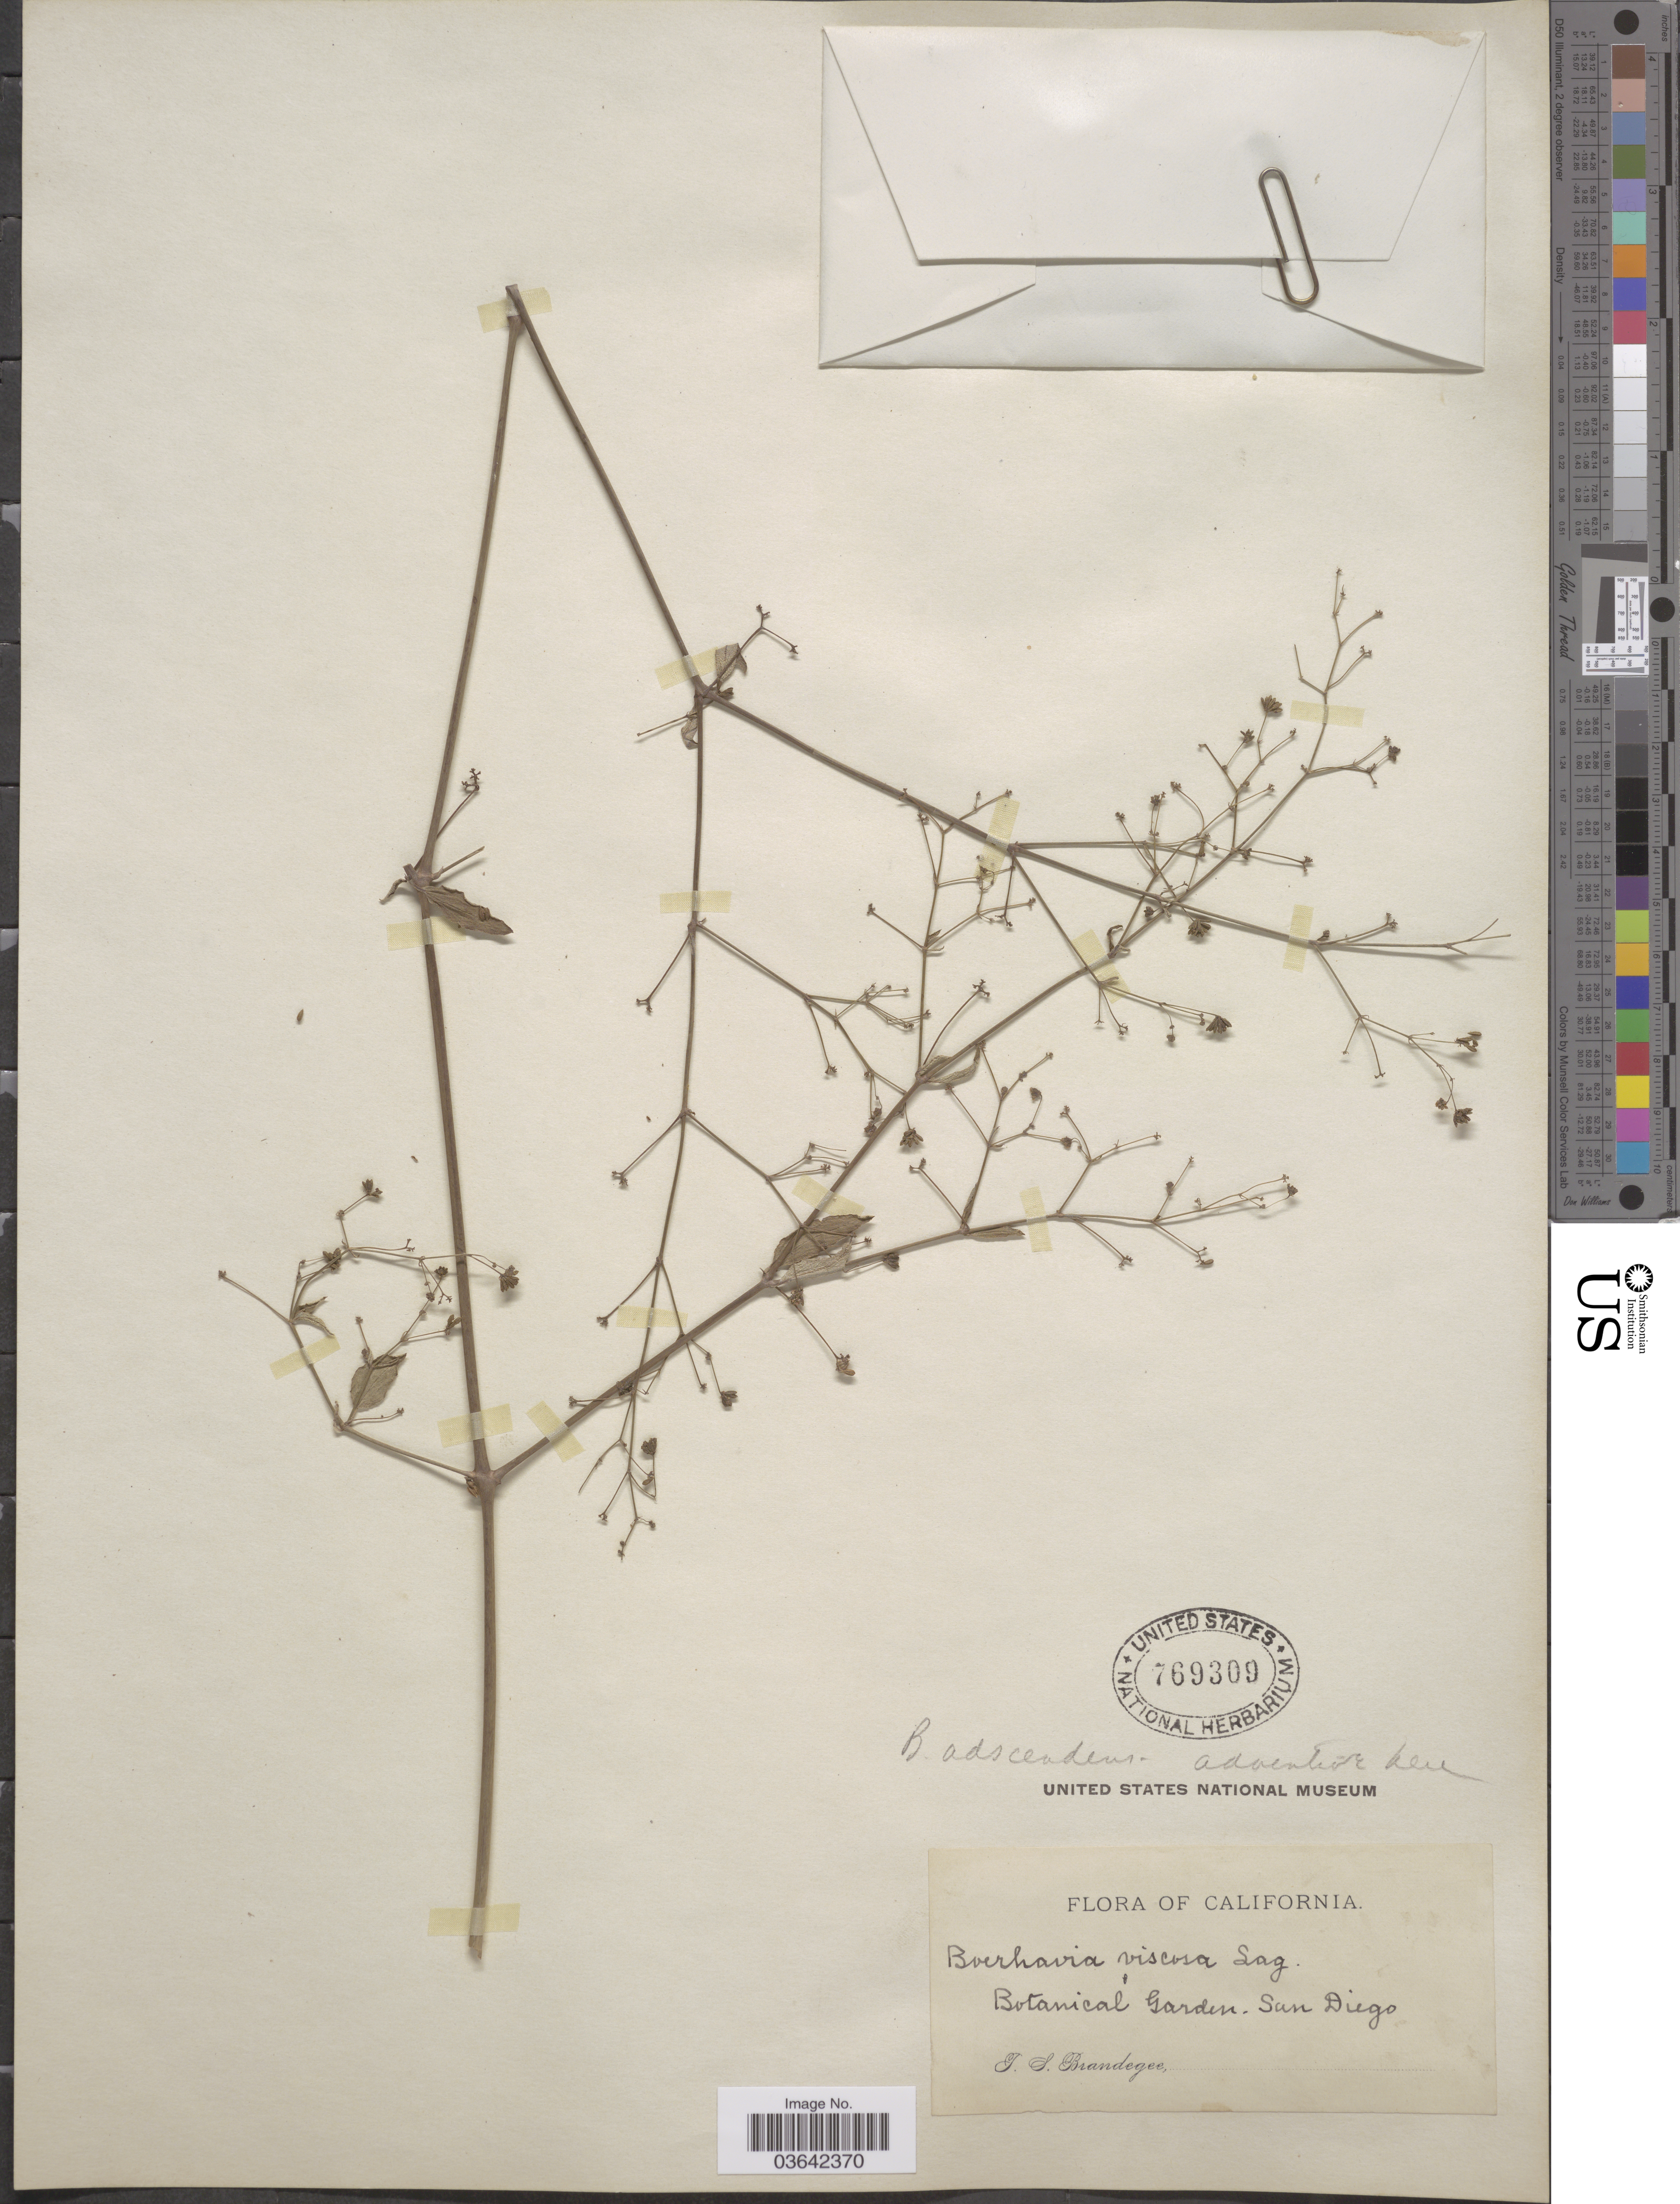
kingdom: Plantae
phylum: Tracheophyta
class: Magnoliopsida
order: Caryophyllales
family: Nyctaginaceae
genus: Boerhavia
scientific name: Boerhavia adscendens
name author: Willd.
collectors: T. S. Brandegee (herbarium)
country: United States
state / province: California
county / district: San Diego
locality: Botanical Garden. San Diego.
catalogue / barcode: US 769309